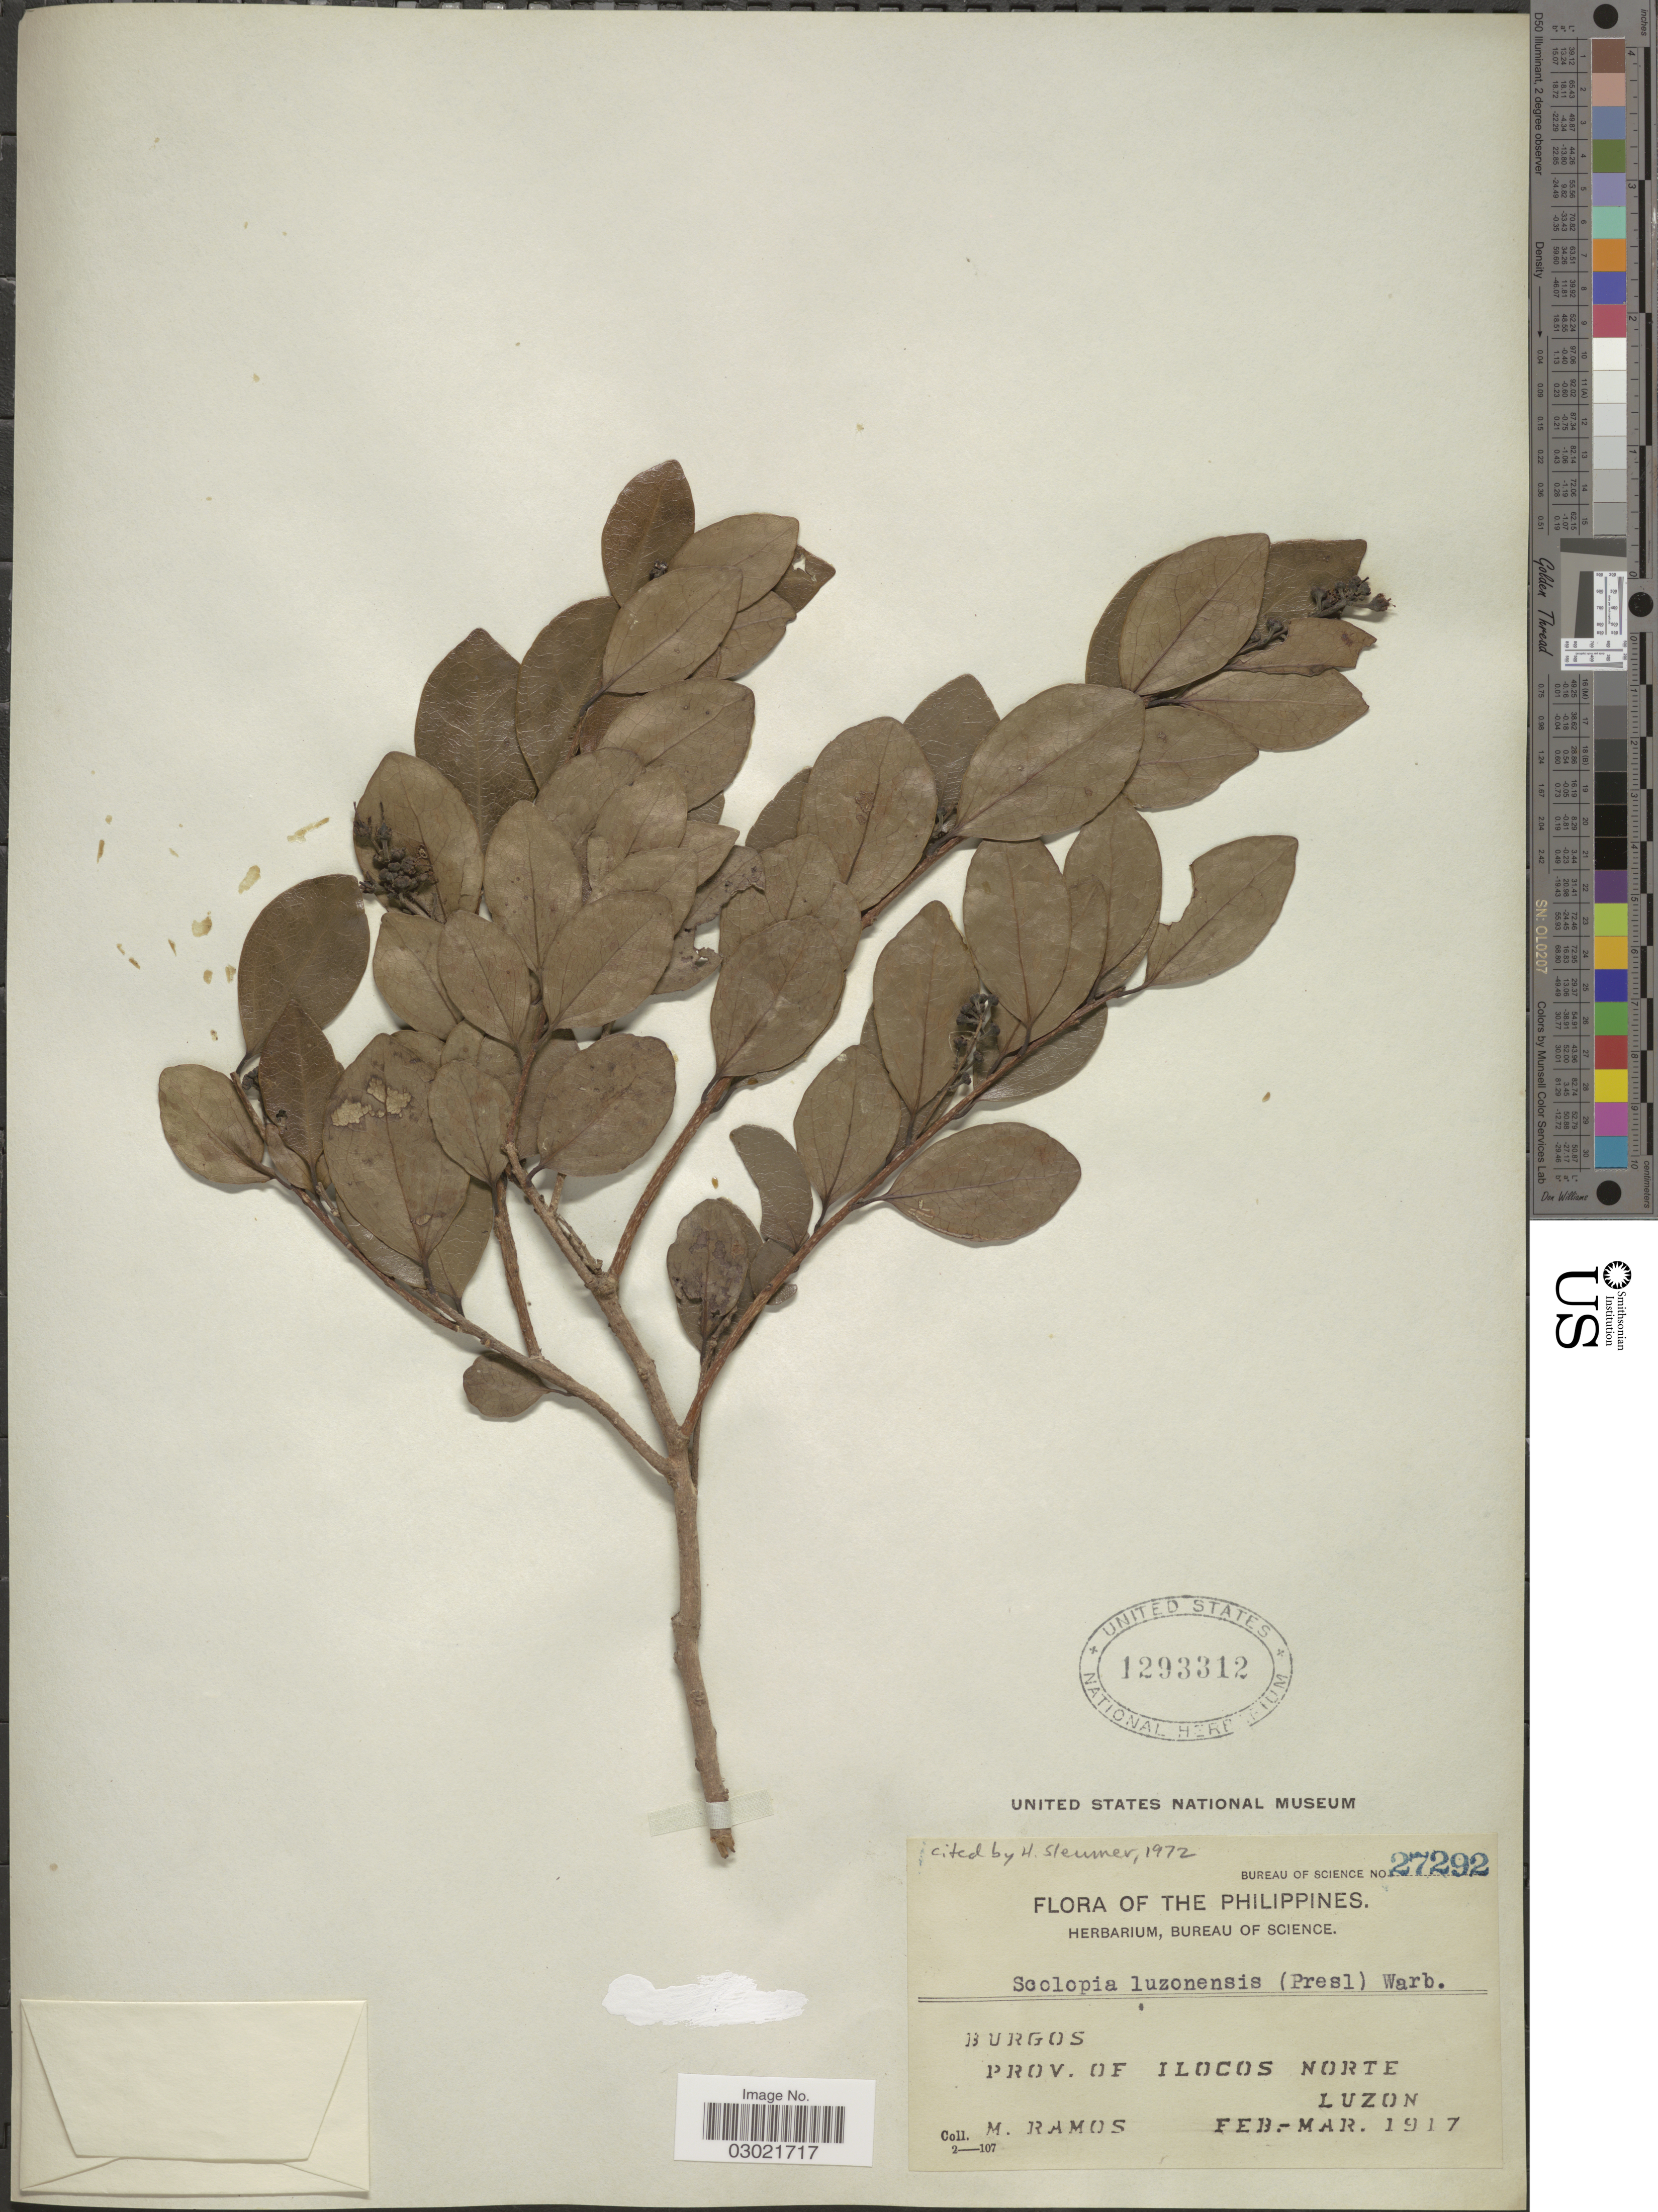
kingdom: Plantae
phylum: Tracheophyta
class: Magnoliopsida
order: Malpighiales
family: Salicaceae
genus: Scolopia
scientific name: Scolopia luzonensis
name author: (C. Presl) Warb.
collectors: M. Ramos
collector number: Bureau of Science 27292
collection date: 1917-02/1917-03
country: Philippines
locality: Burgos. Prov. of Ilocos Norte Luzon.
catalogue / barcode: US 1293312